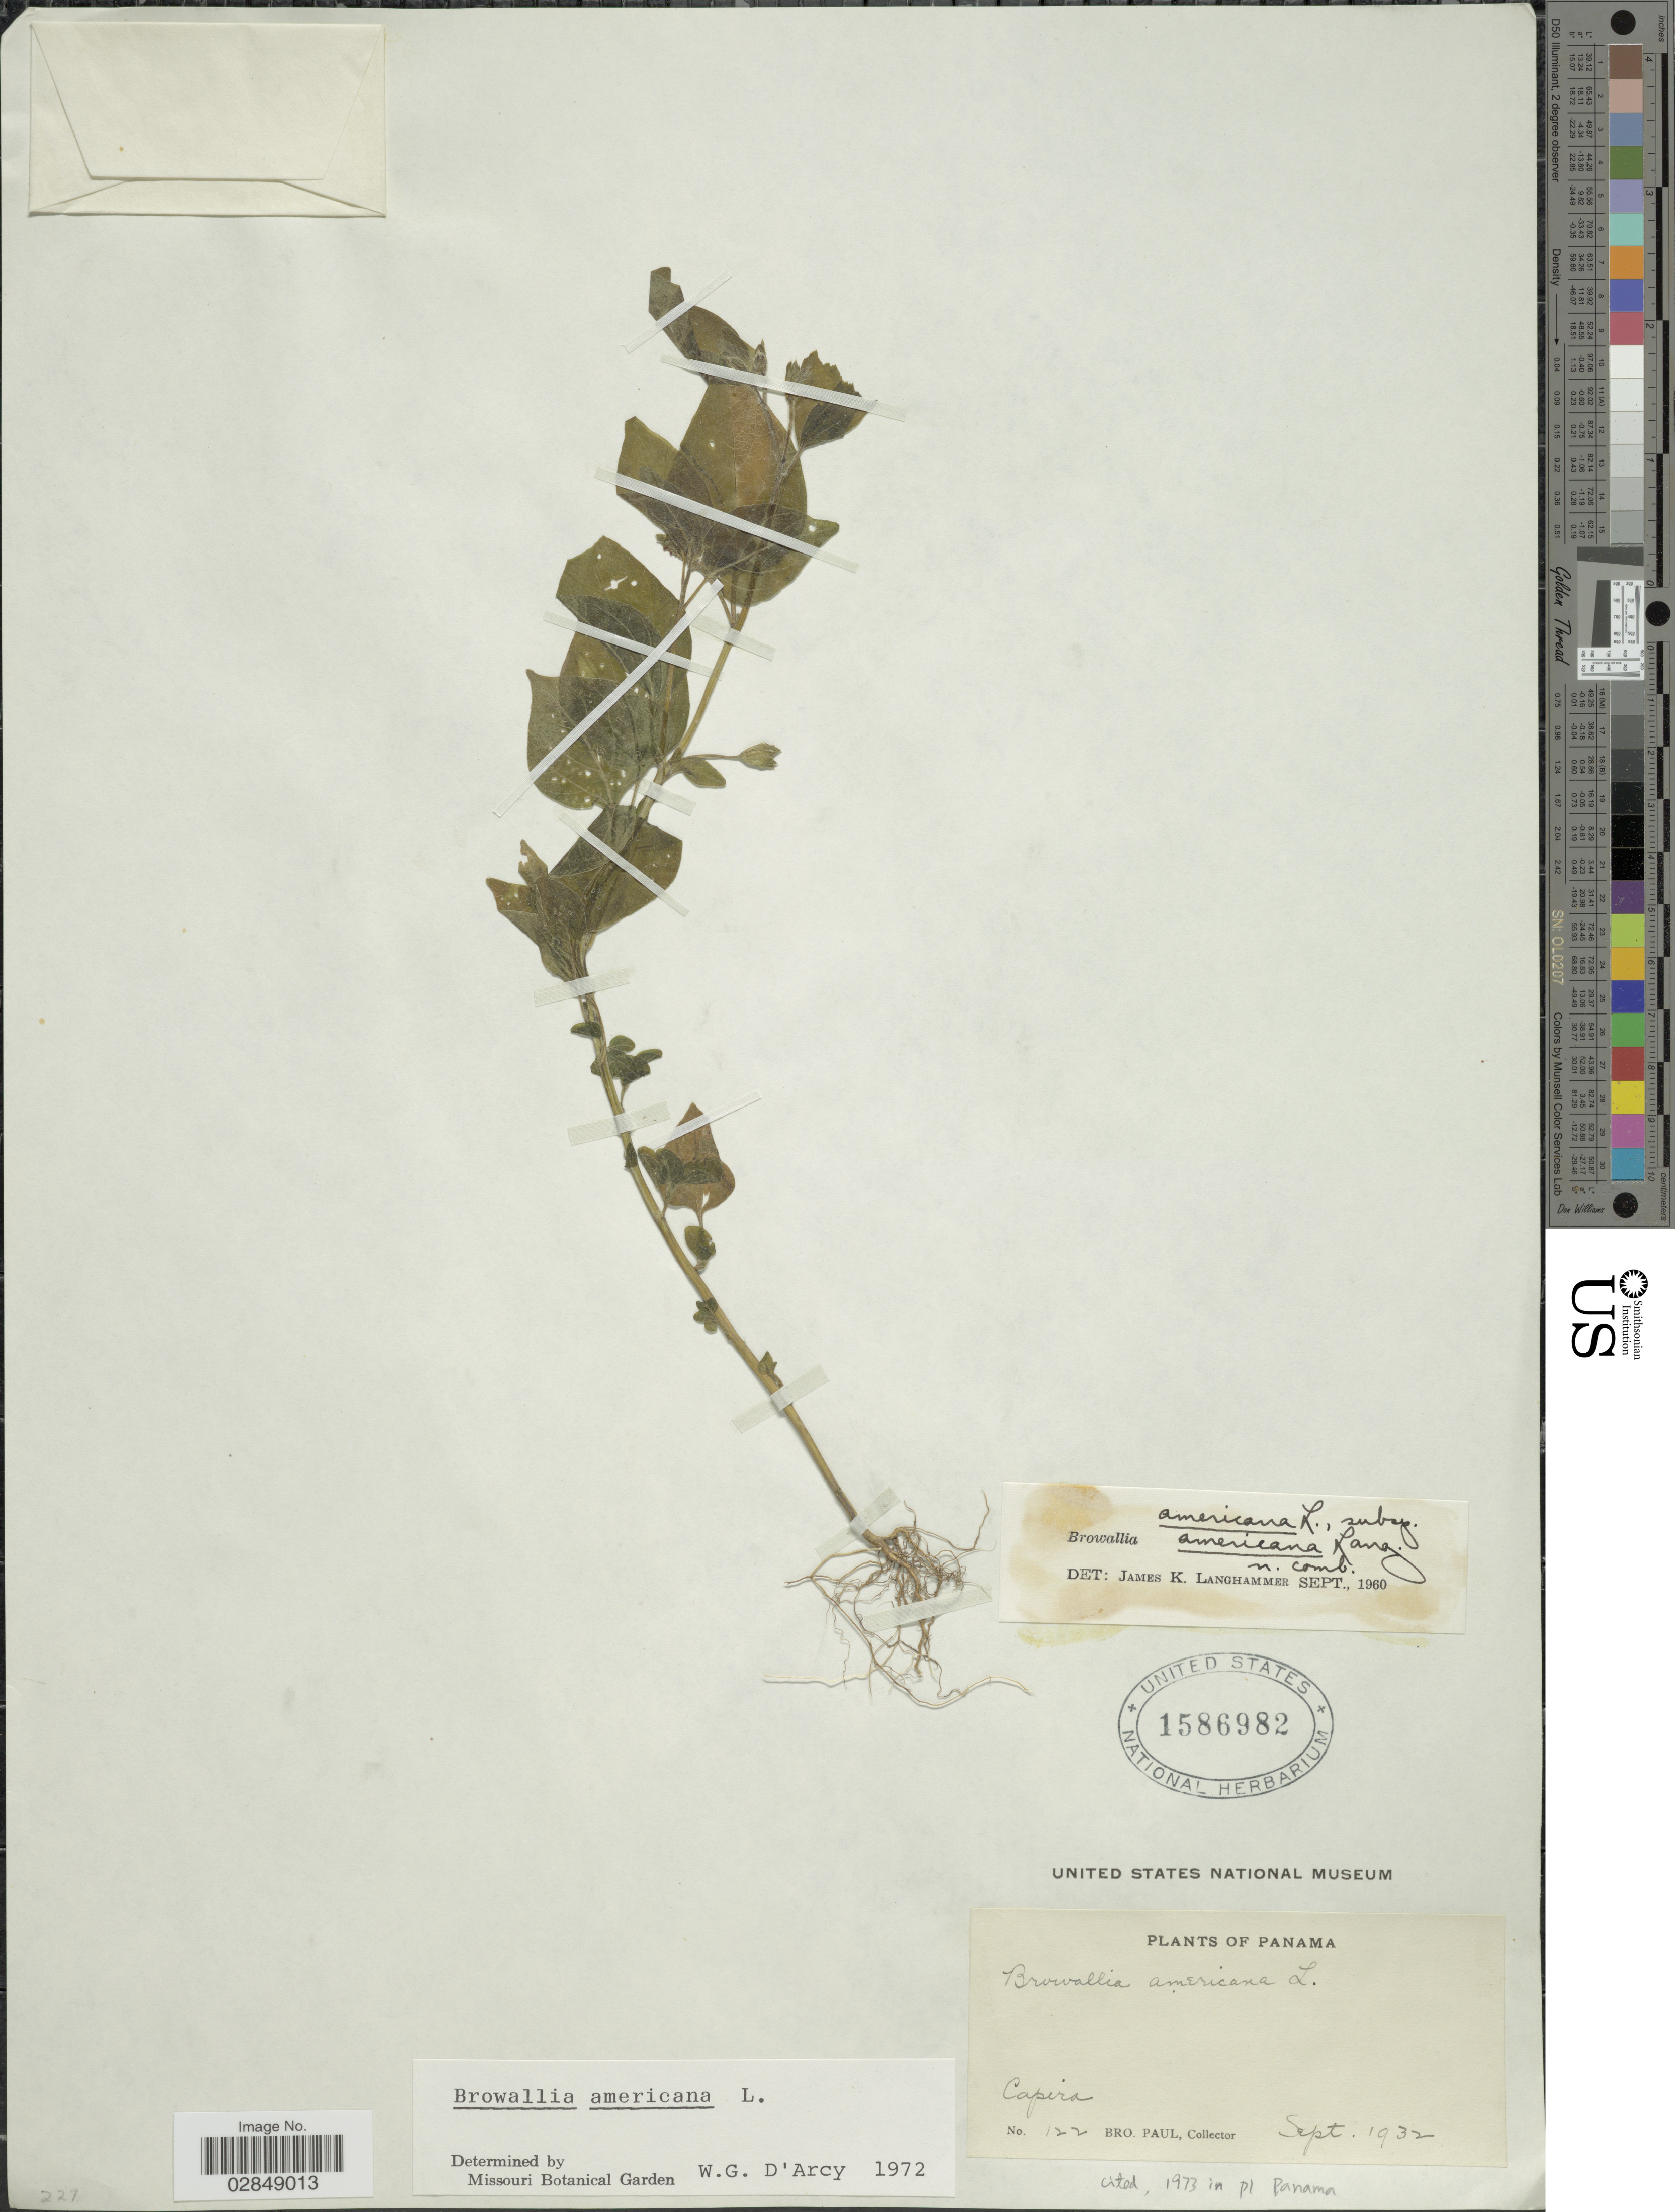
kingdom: Plantae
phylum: Tracheophyta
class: Magnoliopsida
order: Solanales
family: Solanaceae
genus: Browallia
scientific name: Browallia americana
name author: L.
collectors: B. Paul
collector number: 122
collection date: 1932-09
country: Panama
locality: Capira.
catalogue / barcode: US 1586982